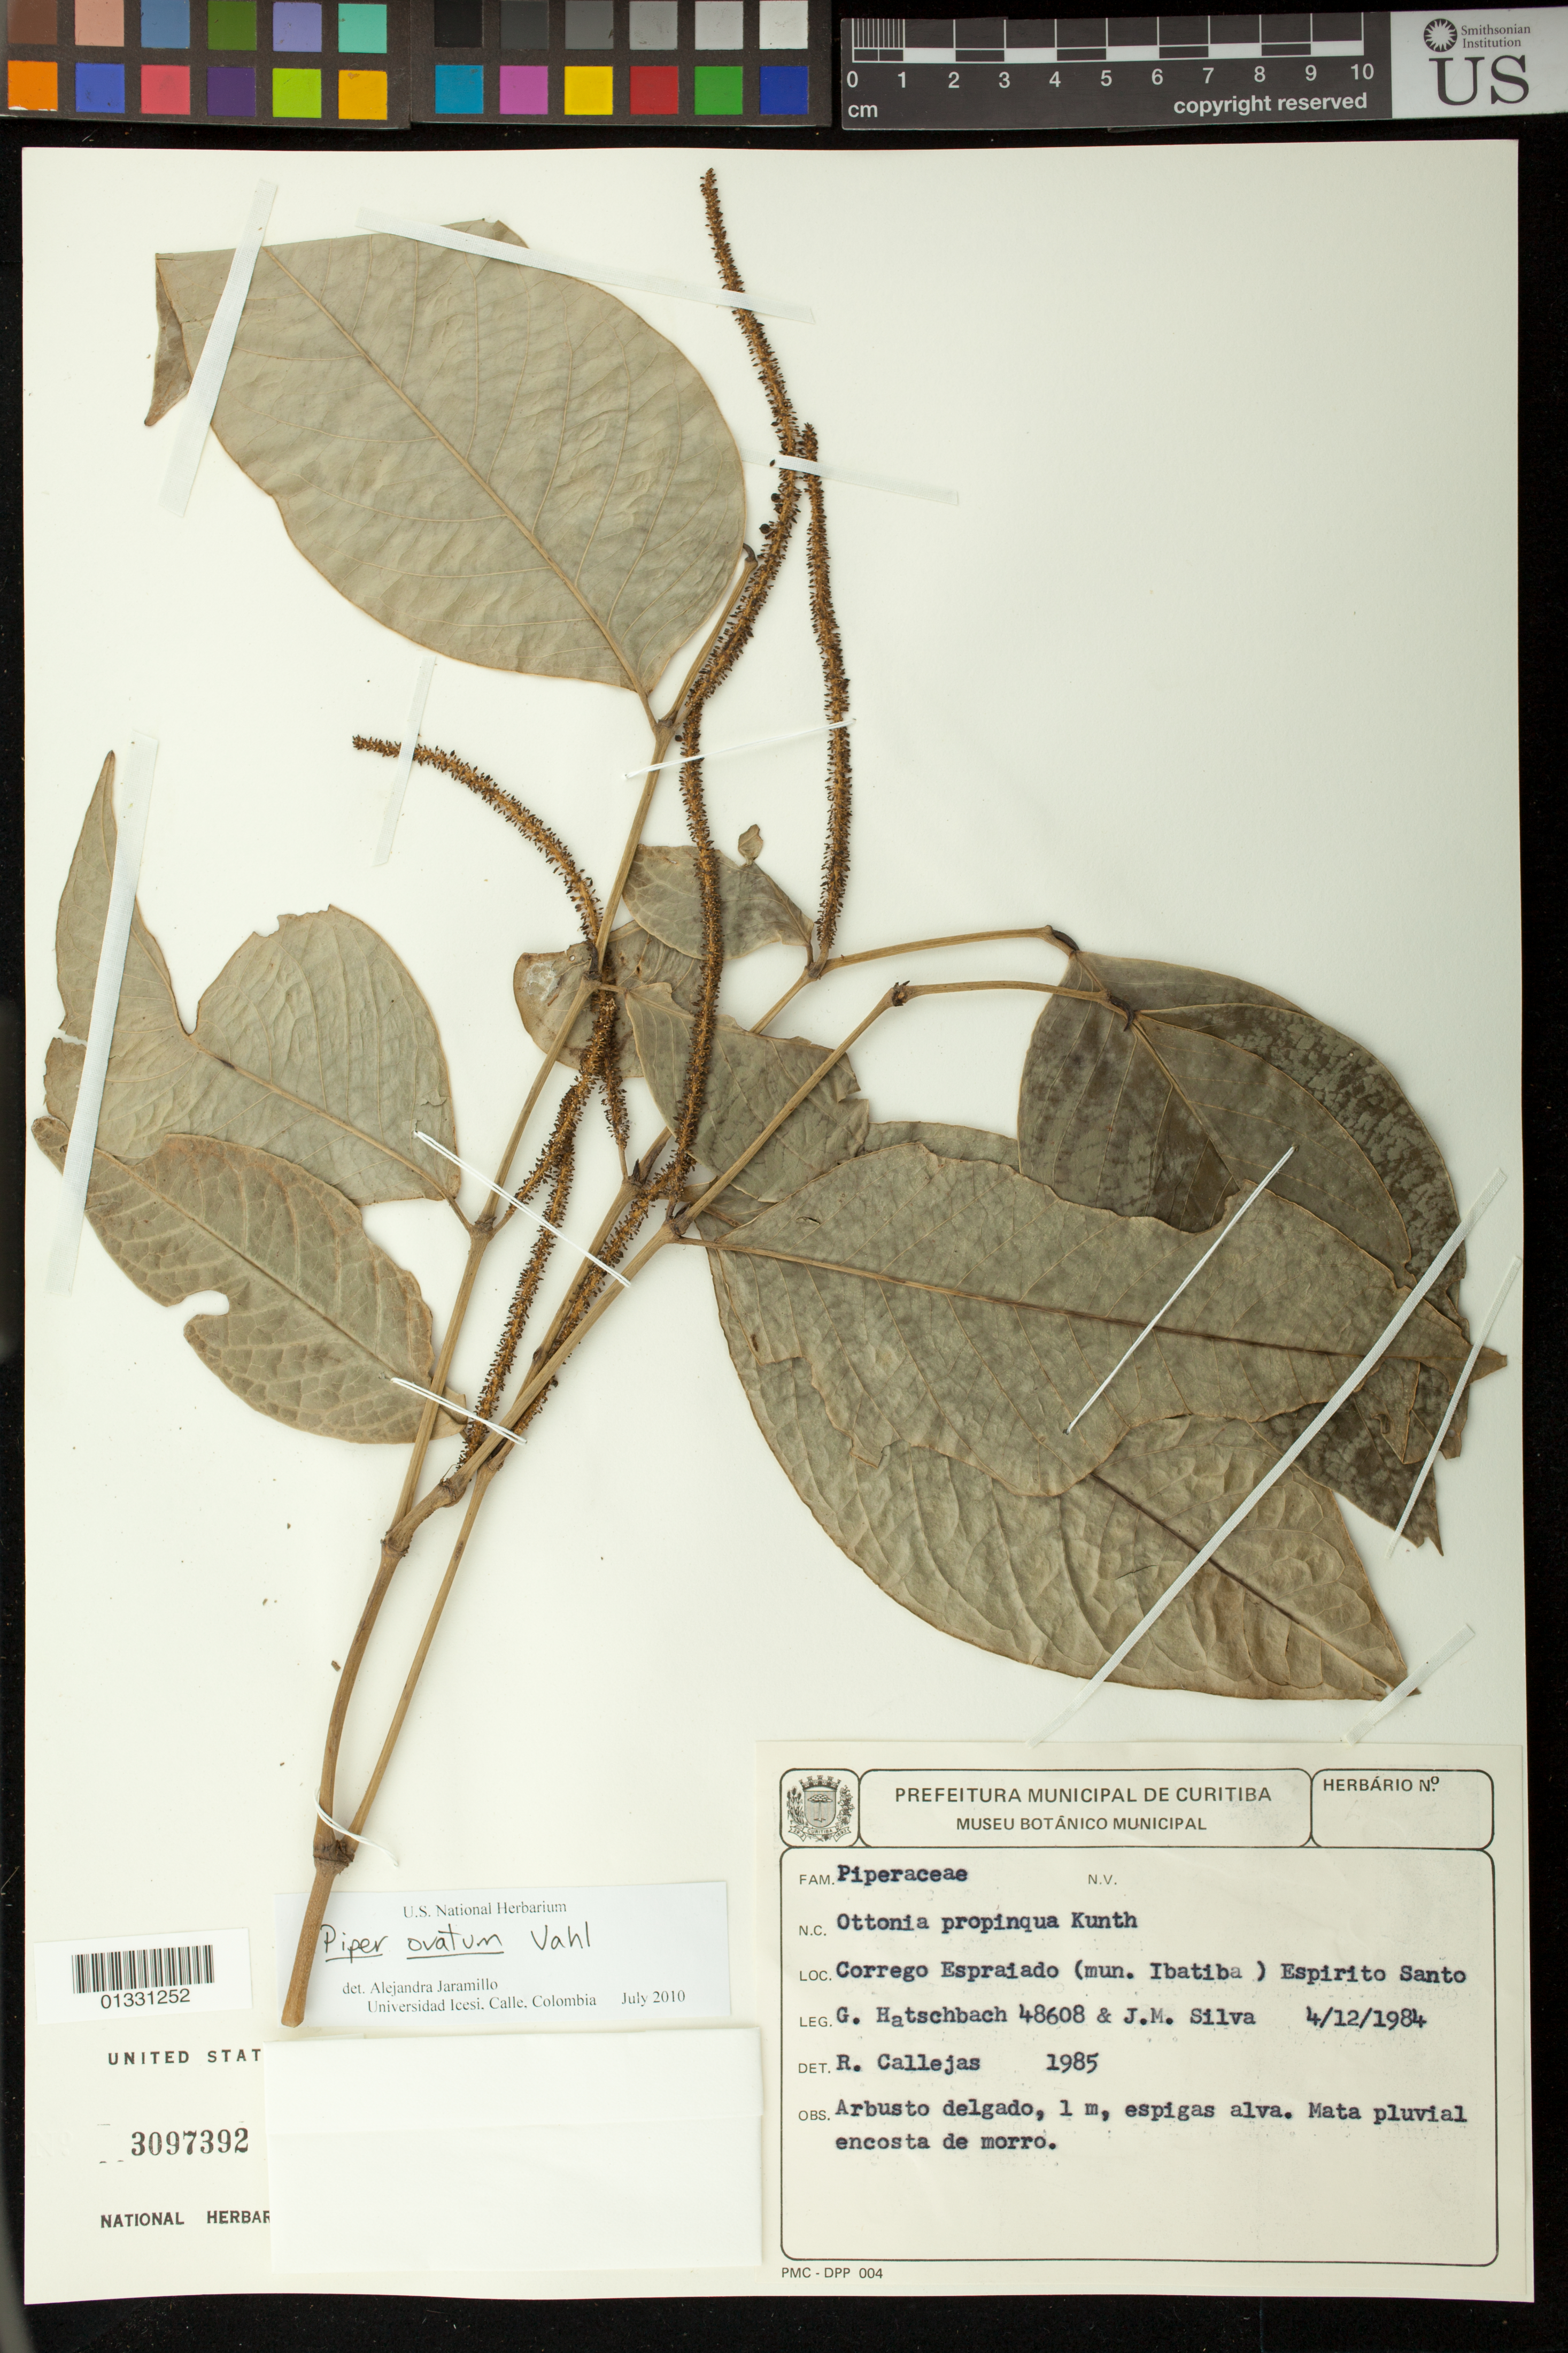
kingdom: Plantae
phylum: Tracheophyta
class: Magnoliopsida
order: Piperales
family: Piperaceae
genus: Piper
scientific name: Piper propinquum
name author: C. DC.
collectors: G. Hatschbach & J. M. Silva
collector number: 48608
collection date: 1984-12-04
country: Brazil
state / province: Espírito Santo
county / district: Ibatiba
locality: Córrego Espraiado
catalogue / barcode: US 3097392